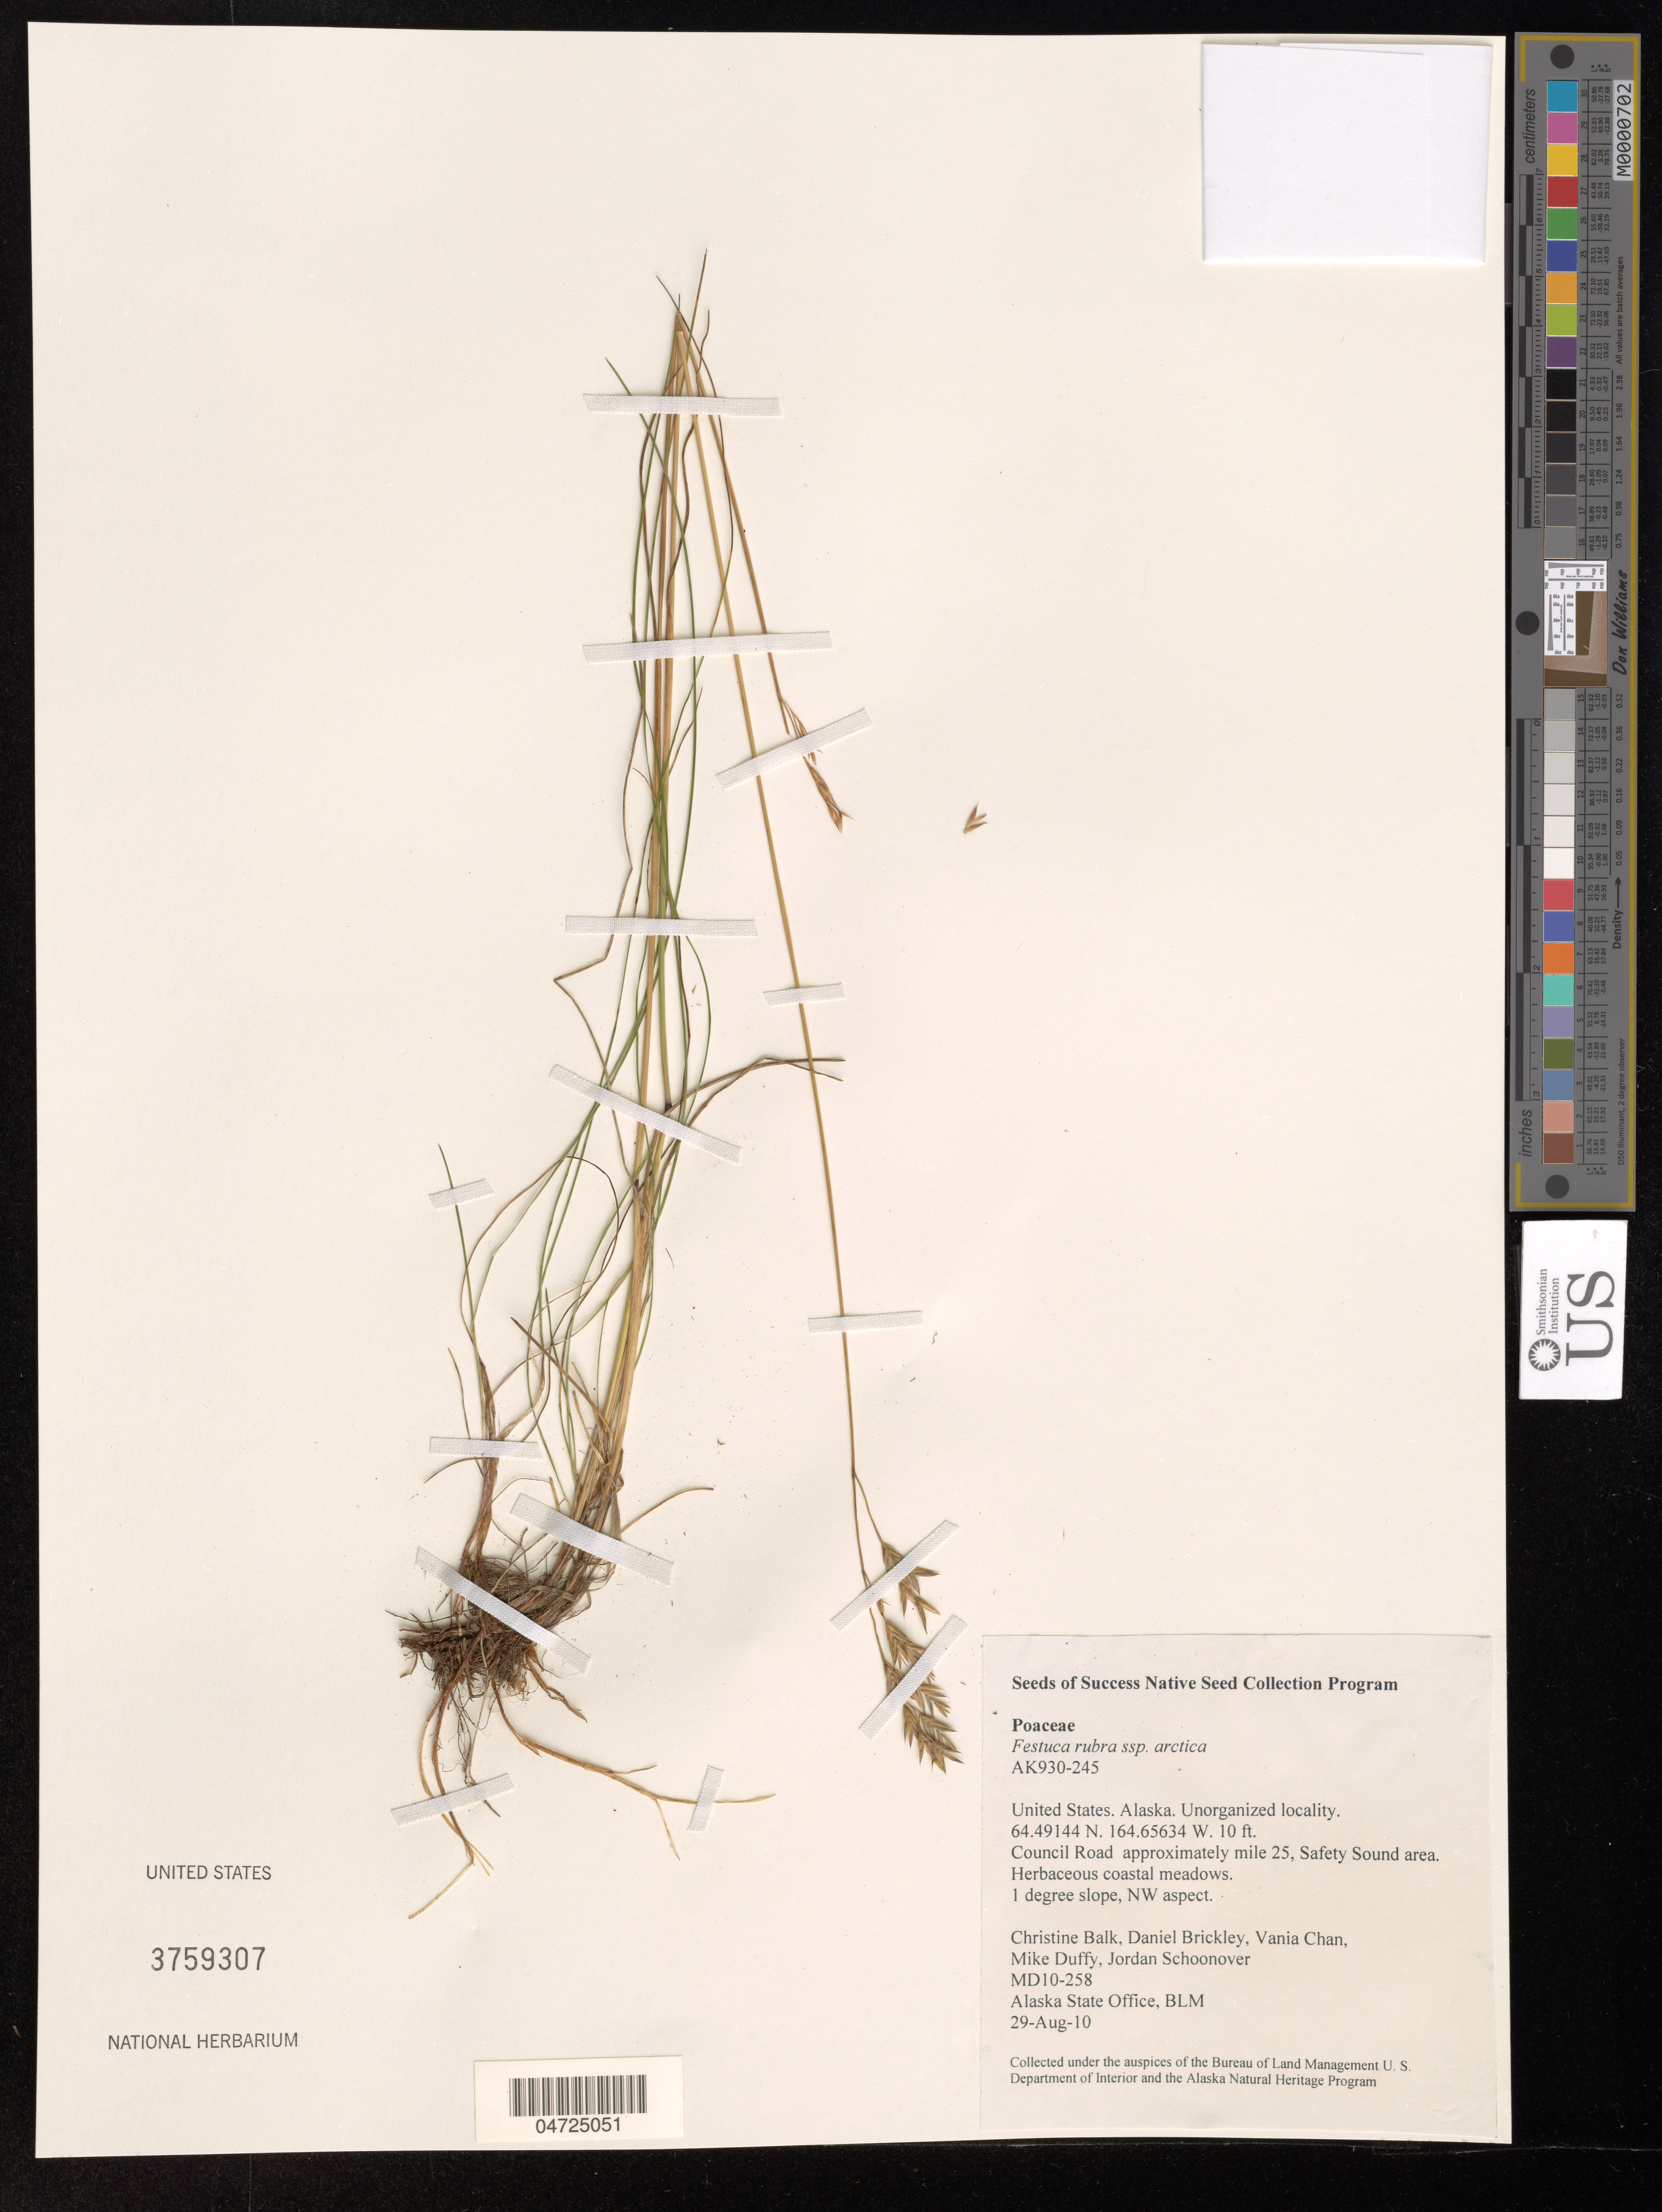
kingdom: Plantae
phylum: Tracheophyta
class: Liliopsida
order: Poales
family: Poaceae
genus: Festuca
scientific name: Festuca rubra subsp. arctica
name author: (Hack.) Govor.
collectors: C. Balk, D. Brickley, V. Chan & M. Duffy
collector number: MD10-258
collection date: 2010-08-29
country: United States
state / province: Alaska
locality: Council Road approximately mile 25, Safety Sound area. 1 degree slope, NW aspect.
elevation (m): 3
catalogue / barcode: US 3759307